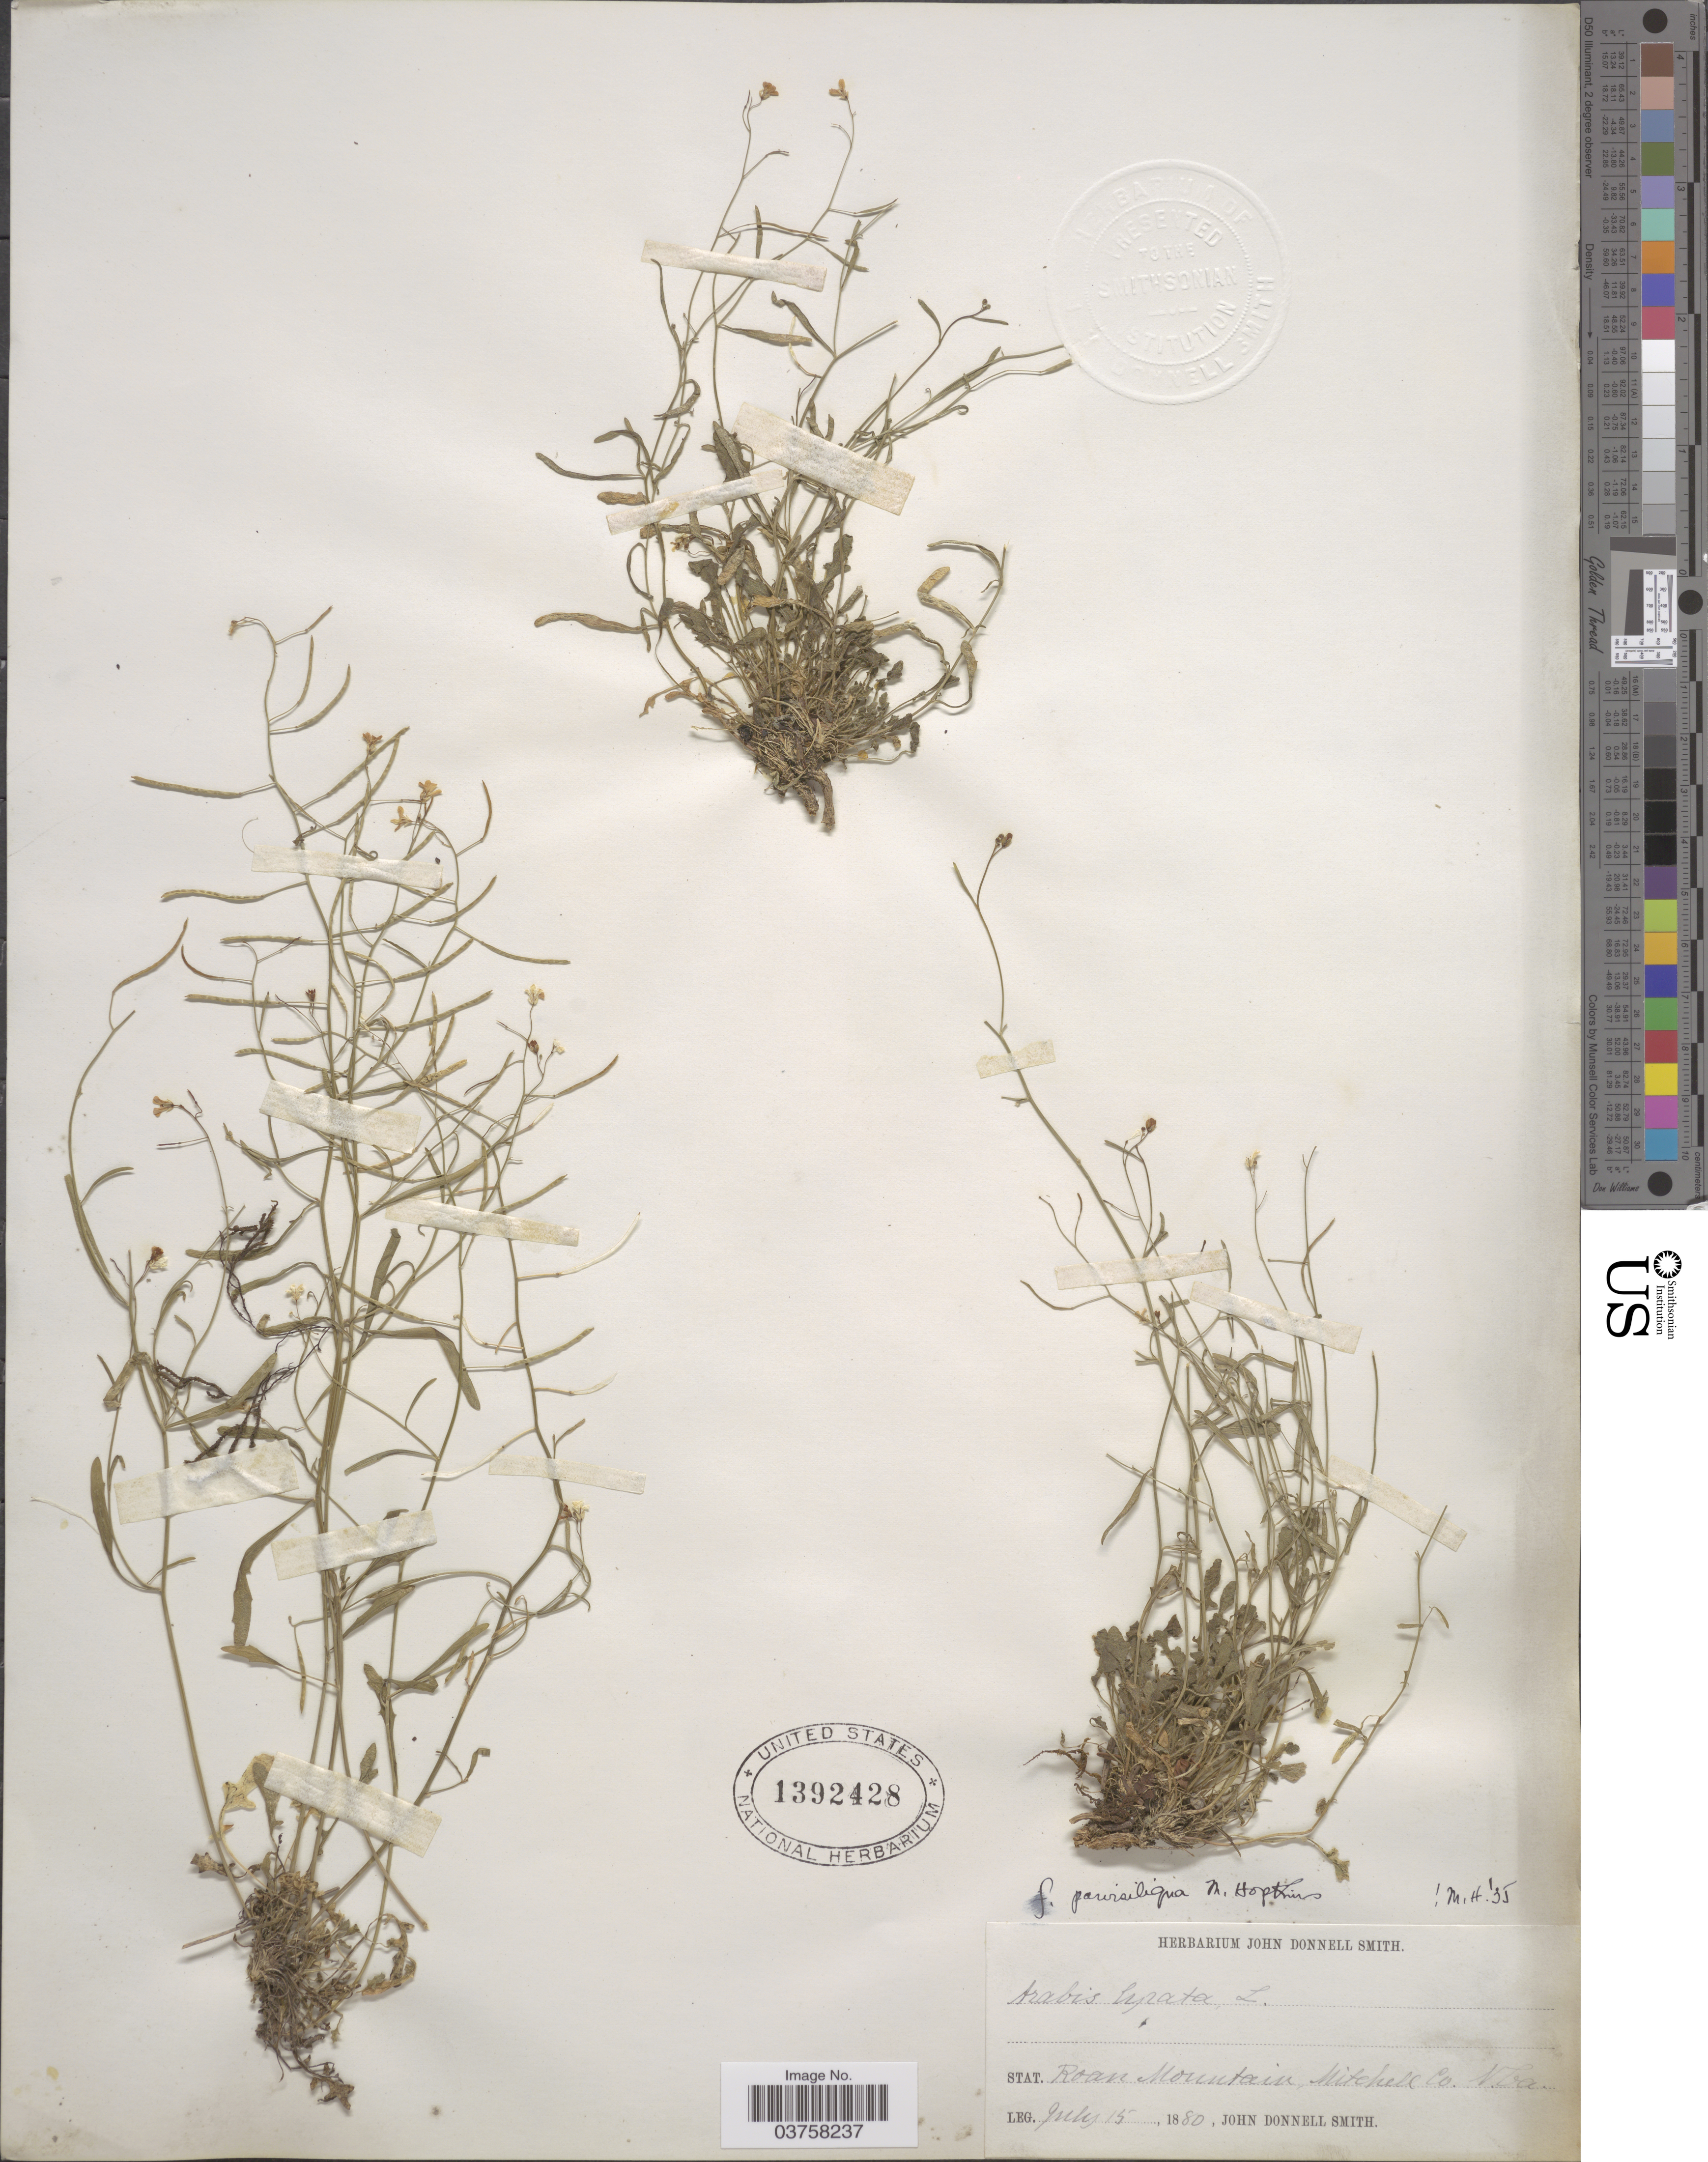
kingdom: Plantae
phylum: Tracheophyta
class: Magnoliopsida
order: Brassicales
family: Brassicaceae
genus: Arabidopsis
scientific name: Arabidopsis lyrata f. parvisiliqua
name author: M. Hopkins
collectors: J. Donnell Smith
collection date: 1880-07-15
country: United States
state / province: North Carolina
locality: Roan Mountain, Mitchell Co.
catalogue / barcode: US 1392428